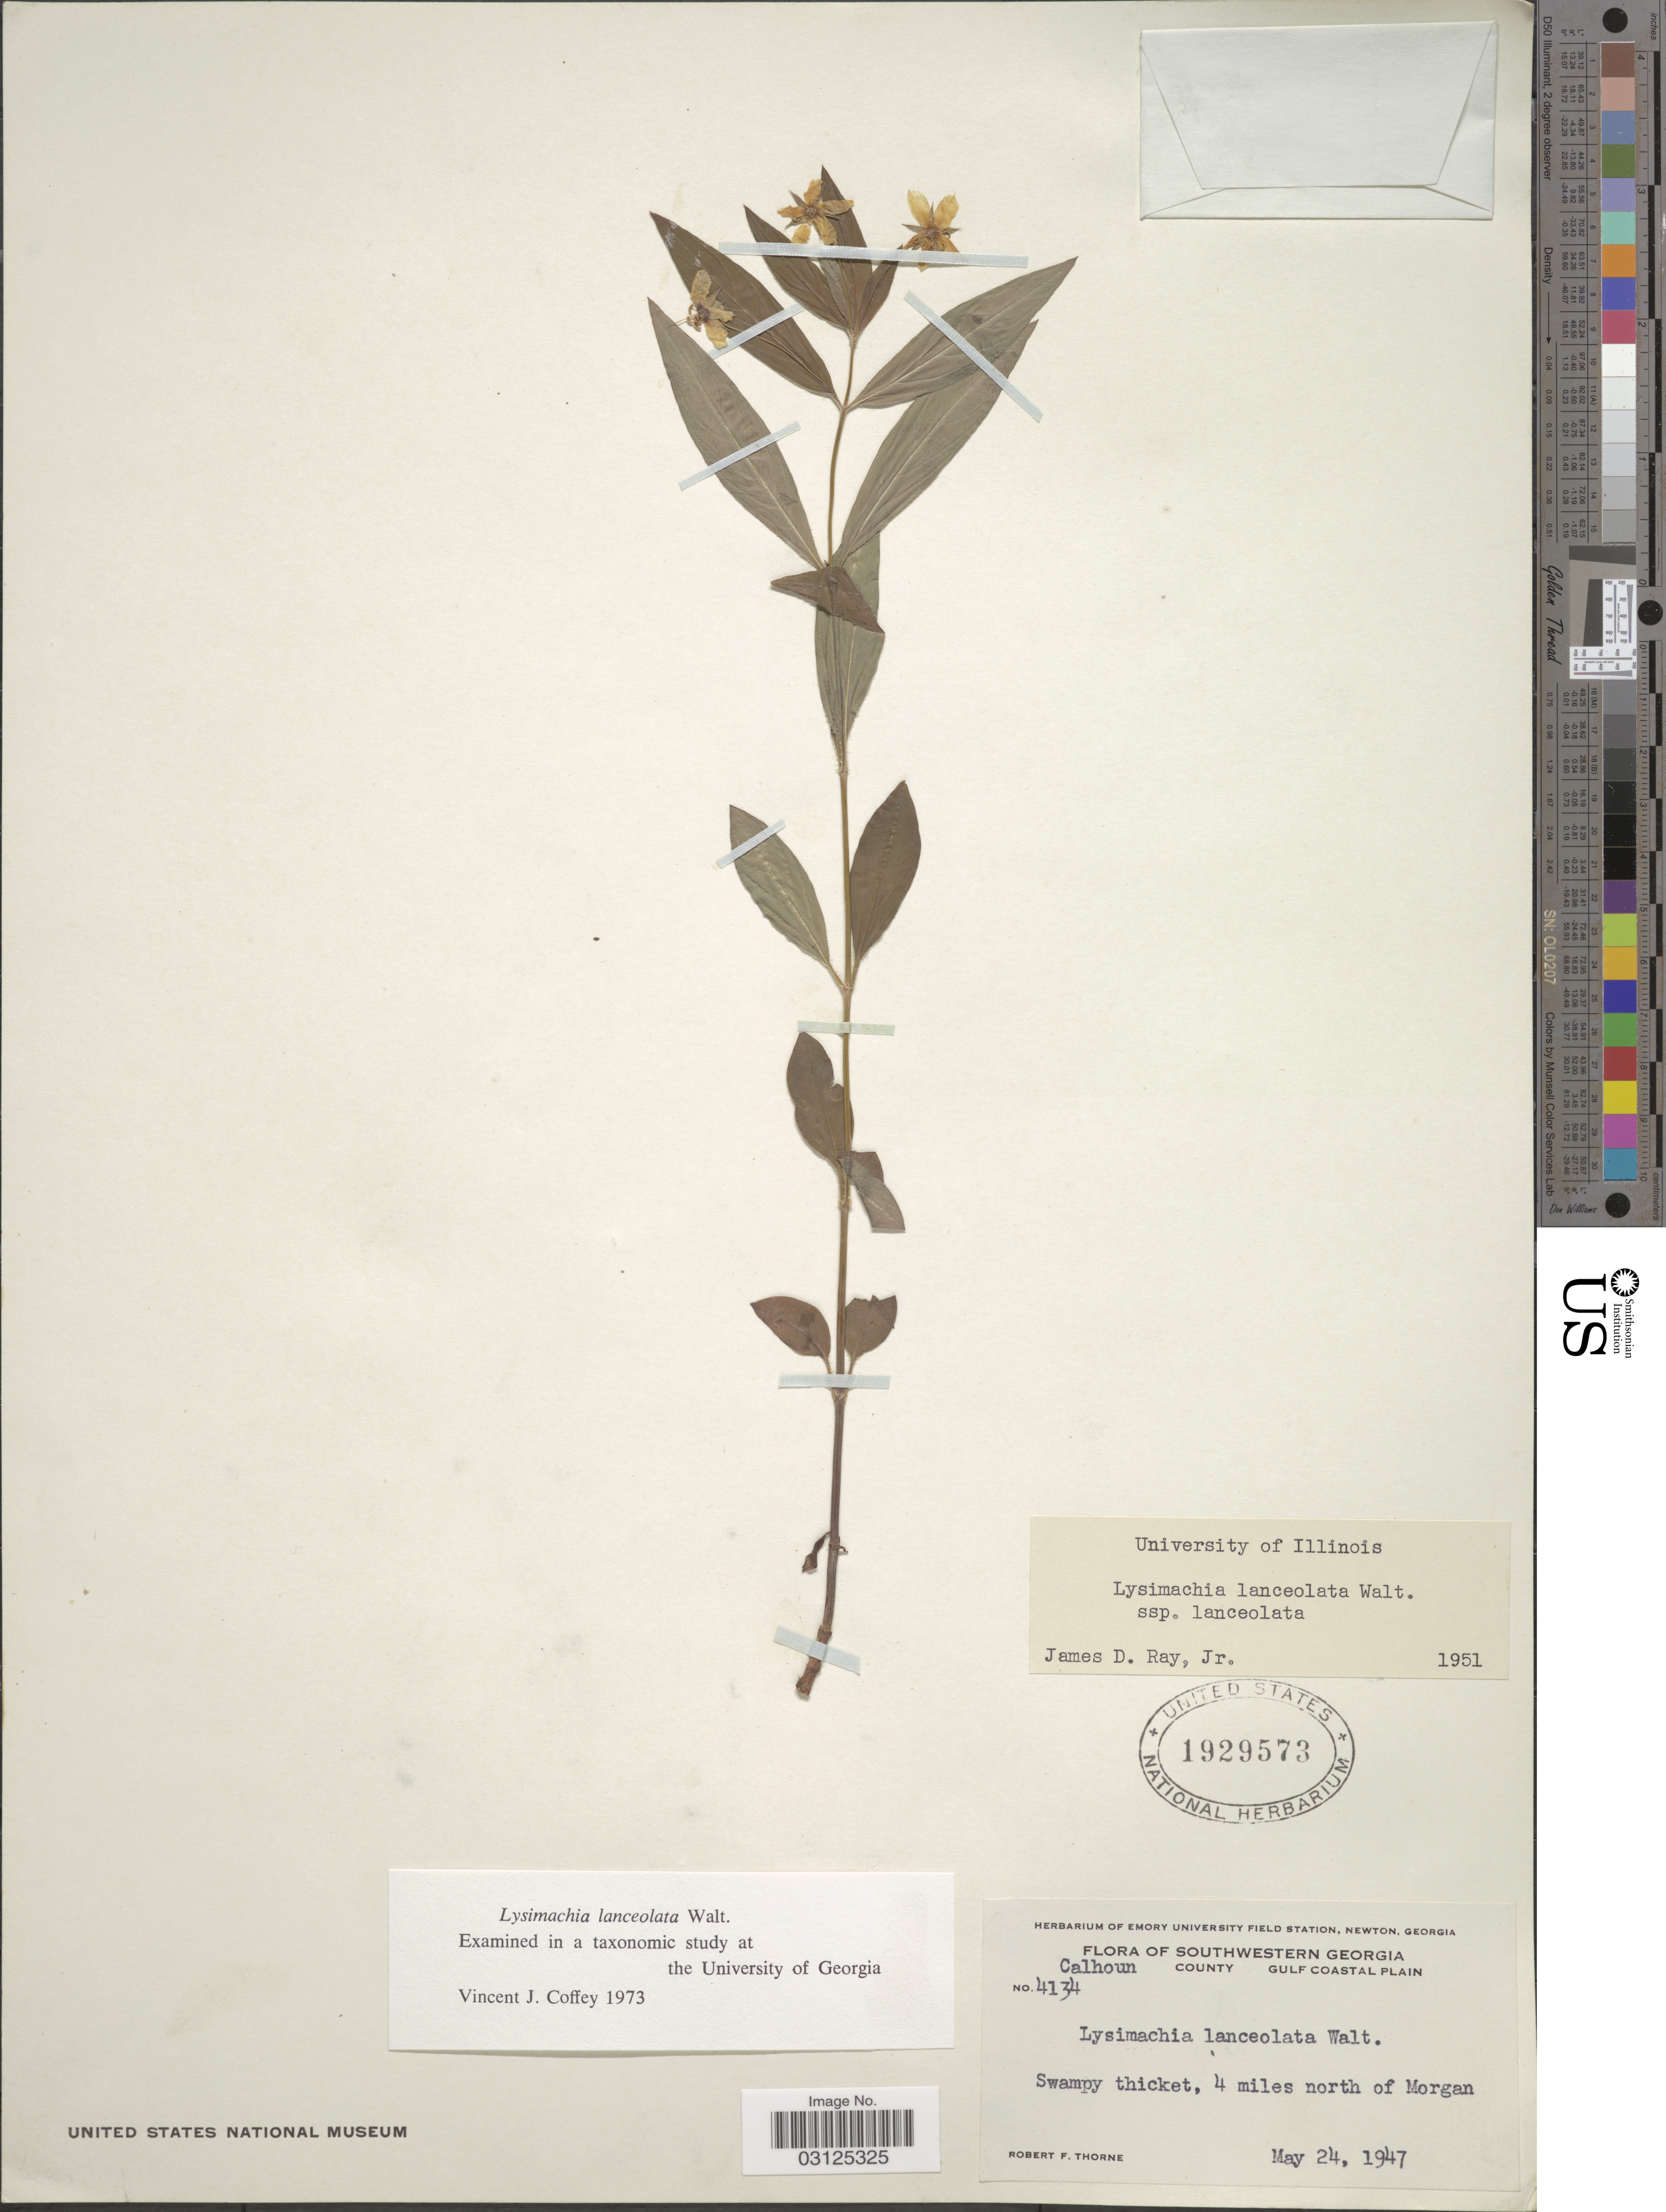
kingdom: Plantae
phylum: Tracheophyta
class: Magnoliopsida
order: Ericales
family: Primulaceae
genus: Steironema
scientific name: Steironema lanceolatum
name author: (Walter) A. Gray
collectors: R. F. Thorne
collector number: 4134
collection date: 1947-05-24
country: United States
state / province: Georgia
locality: Southwestern Georgia, Calhoun County Gulf Coastal Plain. Swampy thicket, 4 miles north of Morgan.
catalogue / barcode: US 1929573